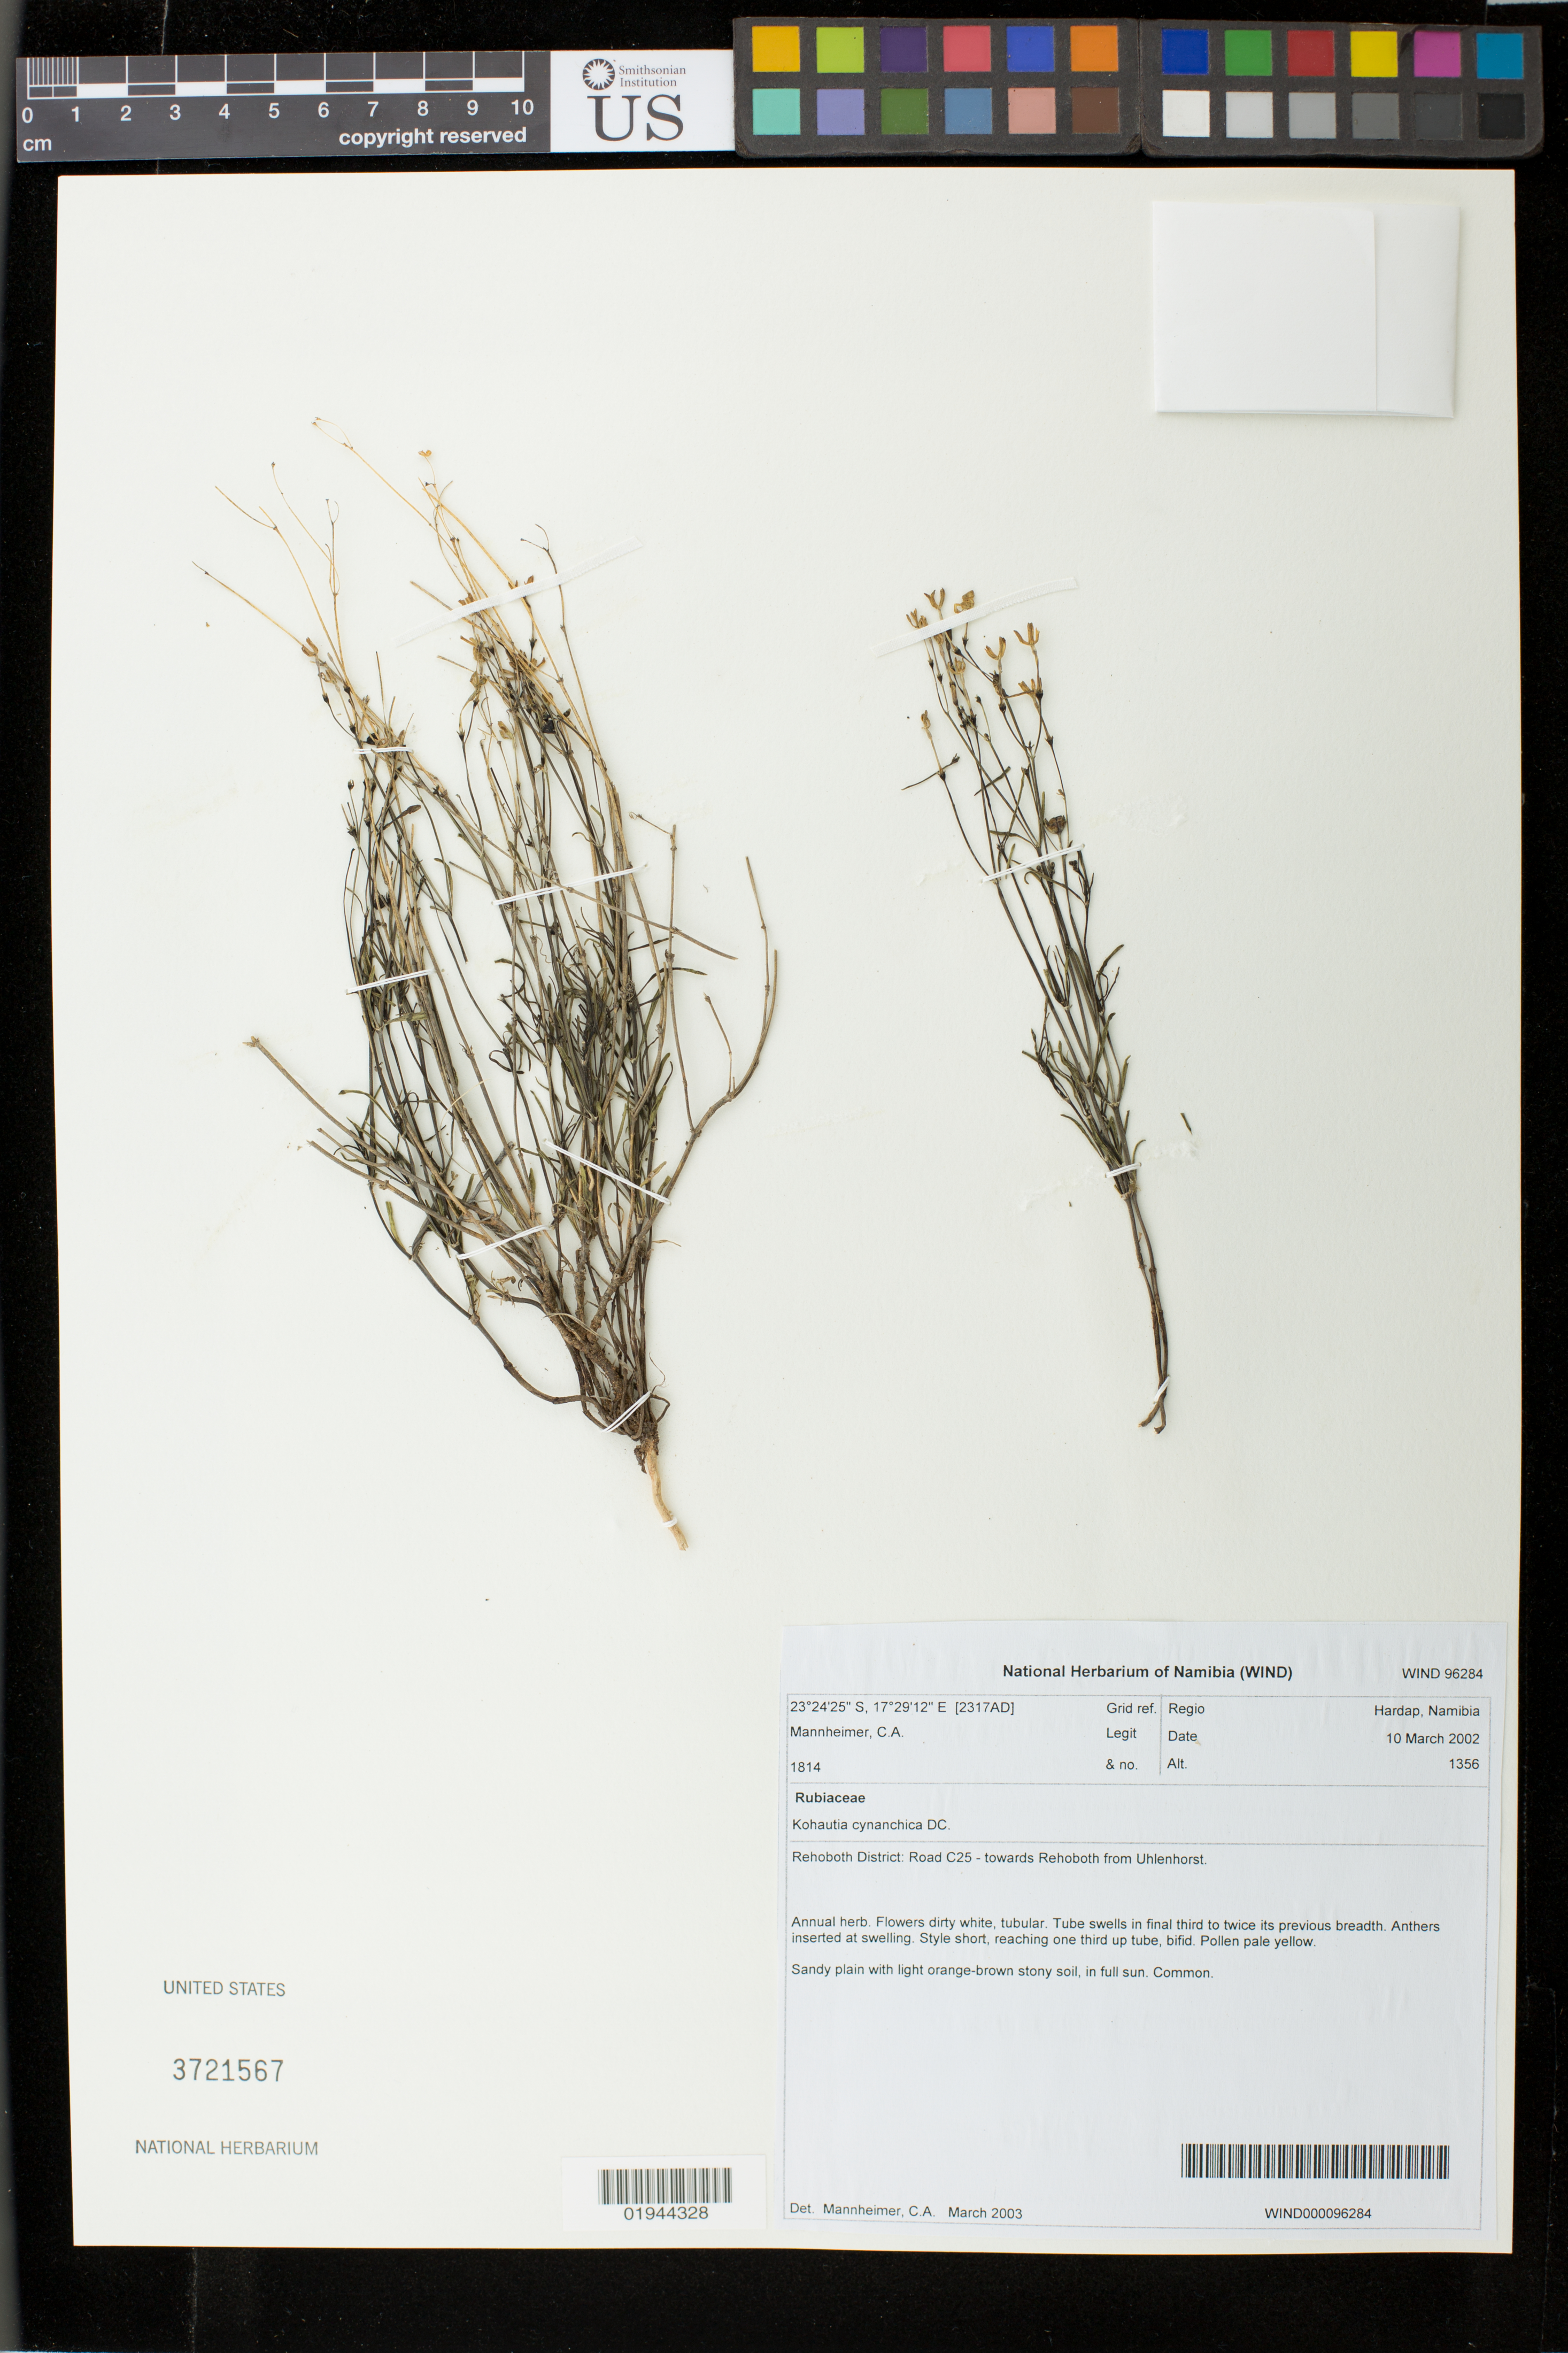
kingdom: Plantae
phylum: Tracheophyta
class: Magnoliopsida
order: Gentianales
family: Rubiaceae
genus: Kohautia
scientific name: Kohautia cynanchica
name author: DC.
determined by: Mannheimer, C. A.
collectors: C. A. Mannheimer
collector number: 1814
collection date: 2002-03-10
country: Namibia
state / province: Hardap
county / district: Rehoboth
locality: Road C25 - towards Rehoboth from Uhlenhorst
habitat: Sandy plain with light orange-brown stony soil, in full sun. Common.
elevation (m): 1356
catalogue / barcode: US 3721567